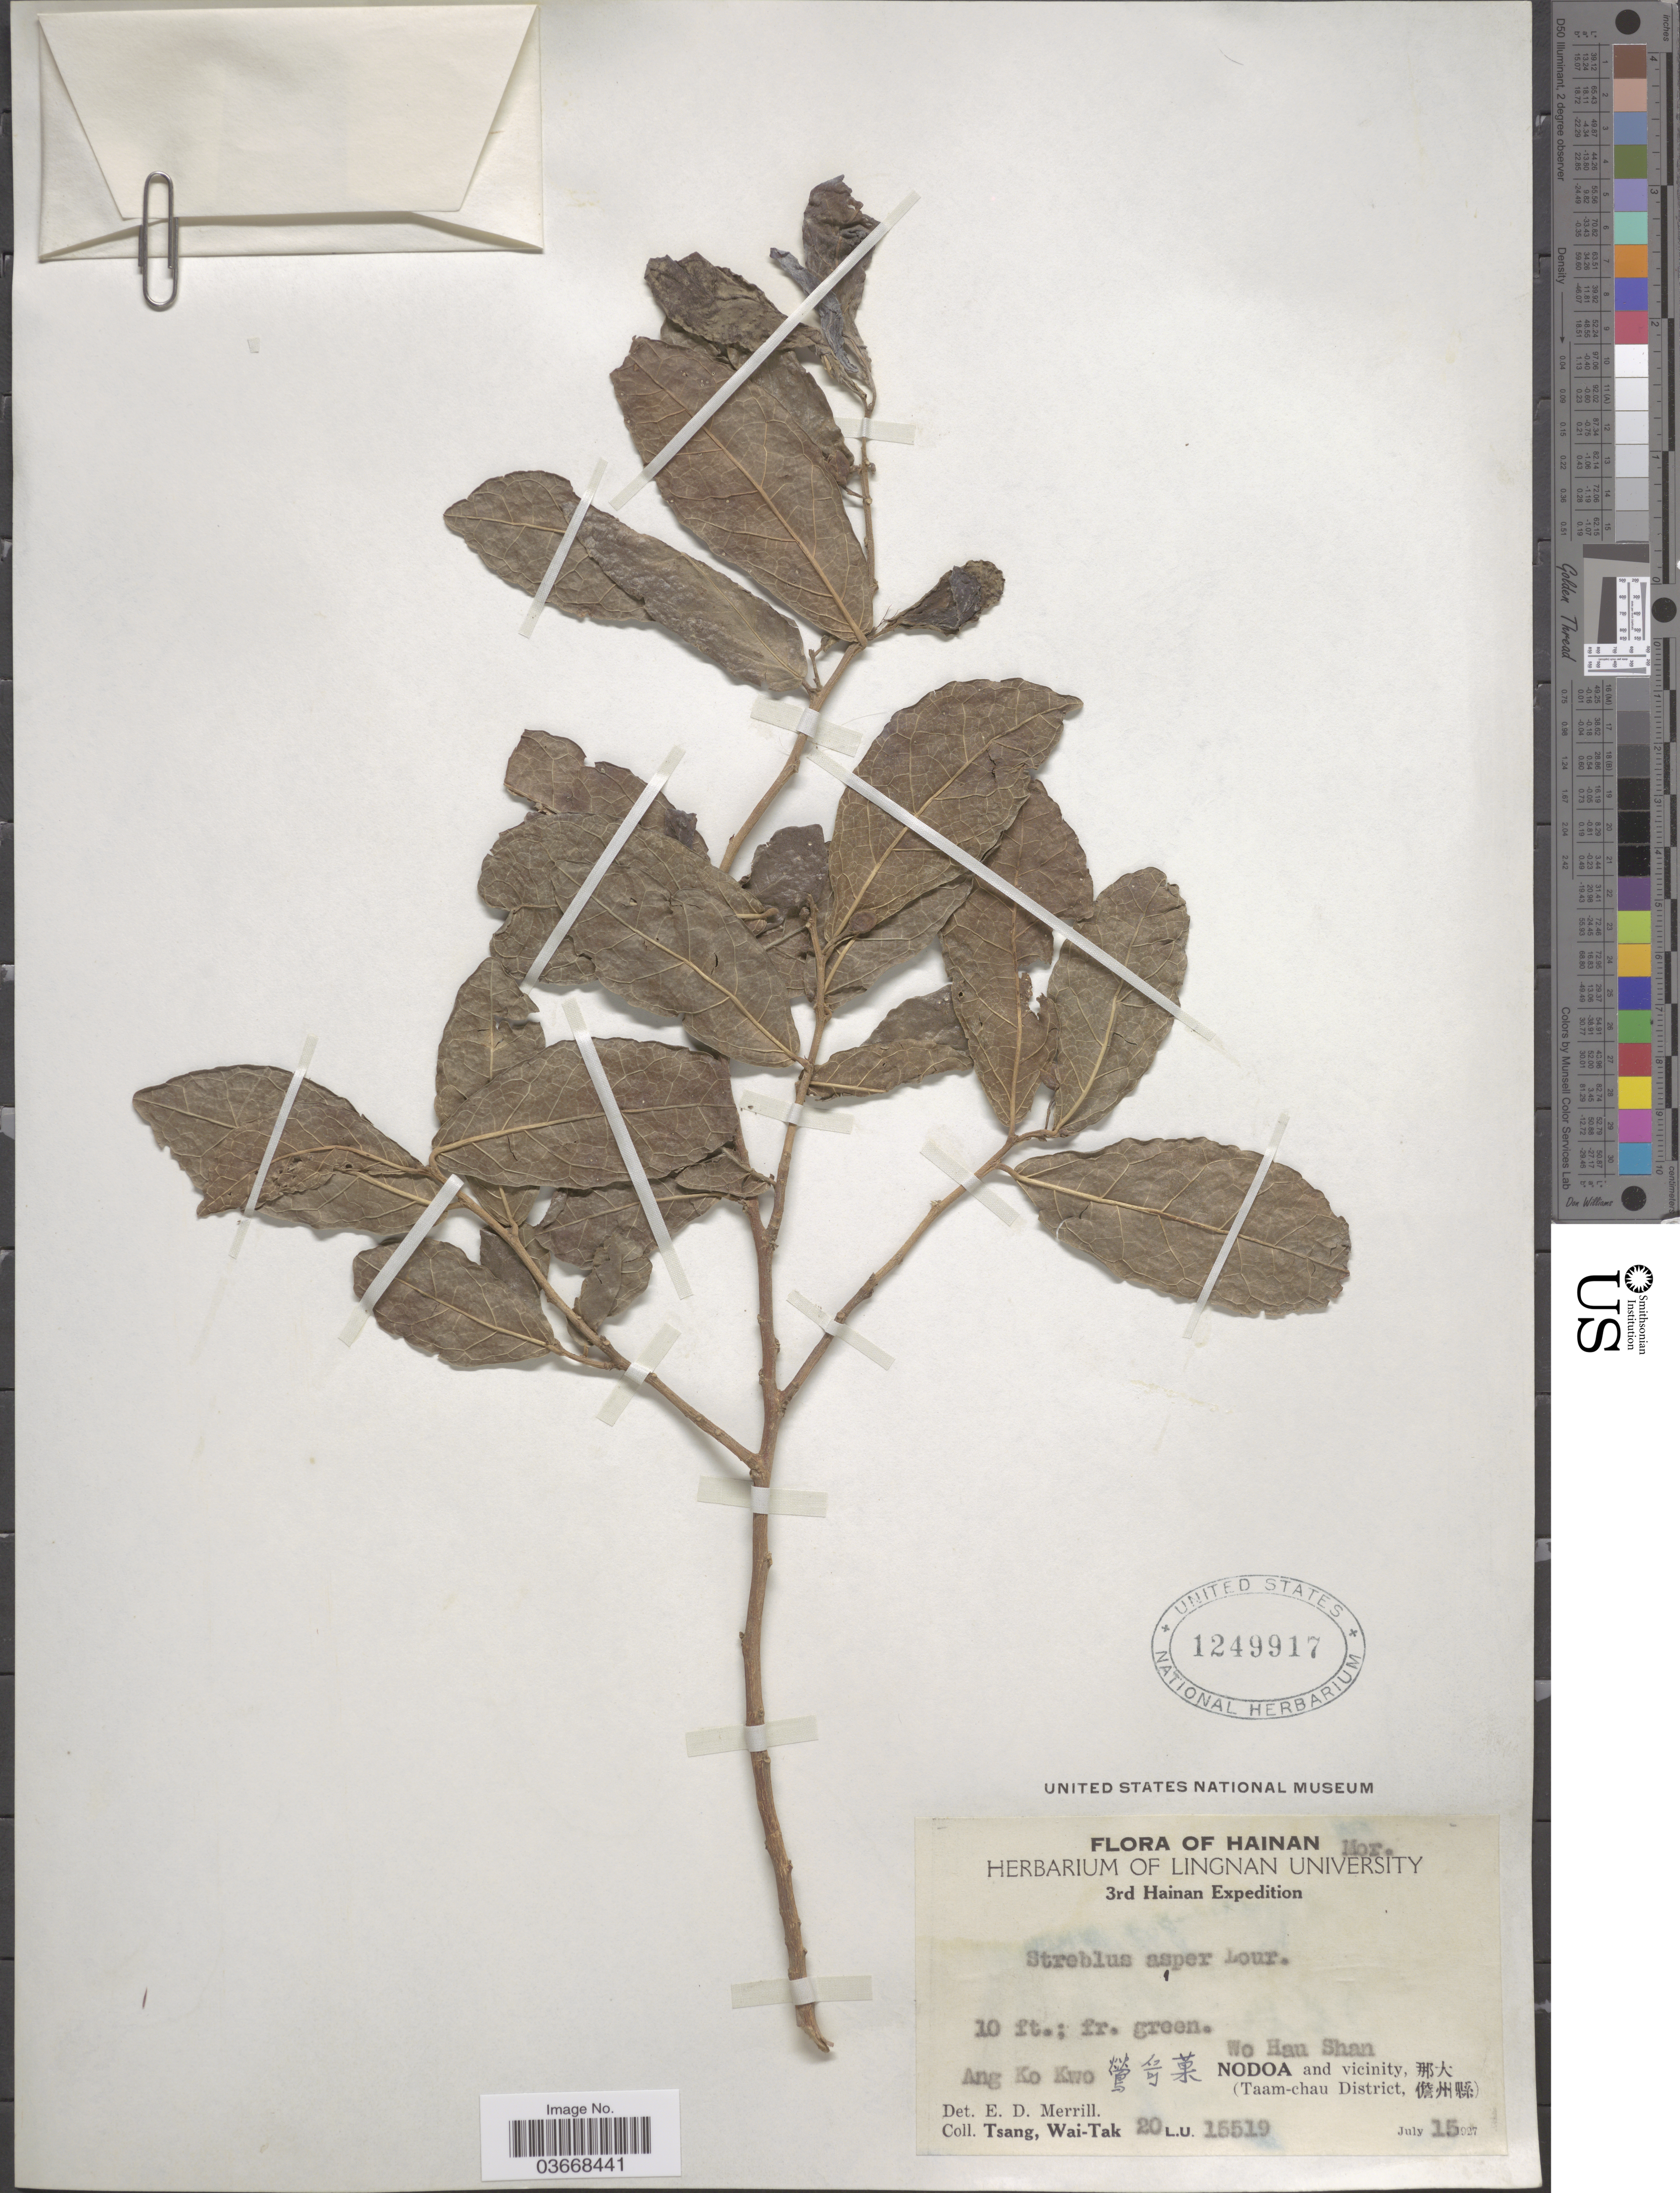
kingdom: Plantae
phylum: Tracheophyta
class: Magnoliopsida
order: Rosales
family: Moraceae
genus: Streblus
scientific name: Streblus asper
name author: Lour.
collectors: W. T. Tsang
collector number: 20L.U.15519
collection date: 1927-07-15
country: China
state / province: Hainan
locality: Ang Ko Kwo X. Wo Hau Shan. Nodoa and vicinity, X. (Taam-chau District, X).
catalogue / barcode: US 1249917